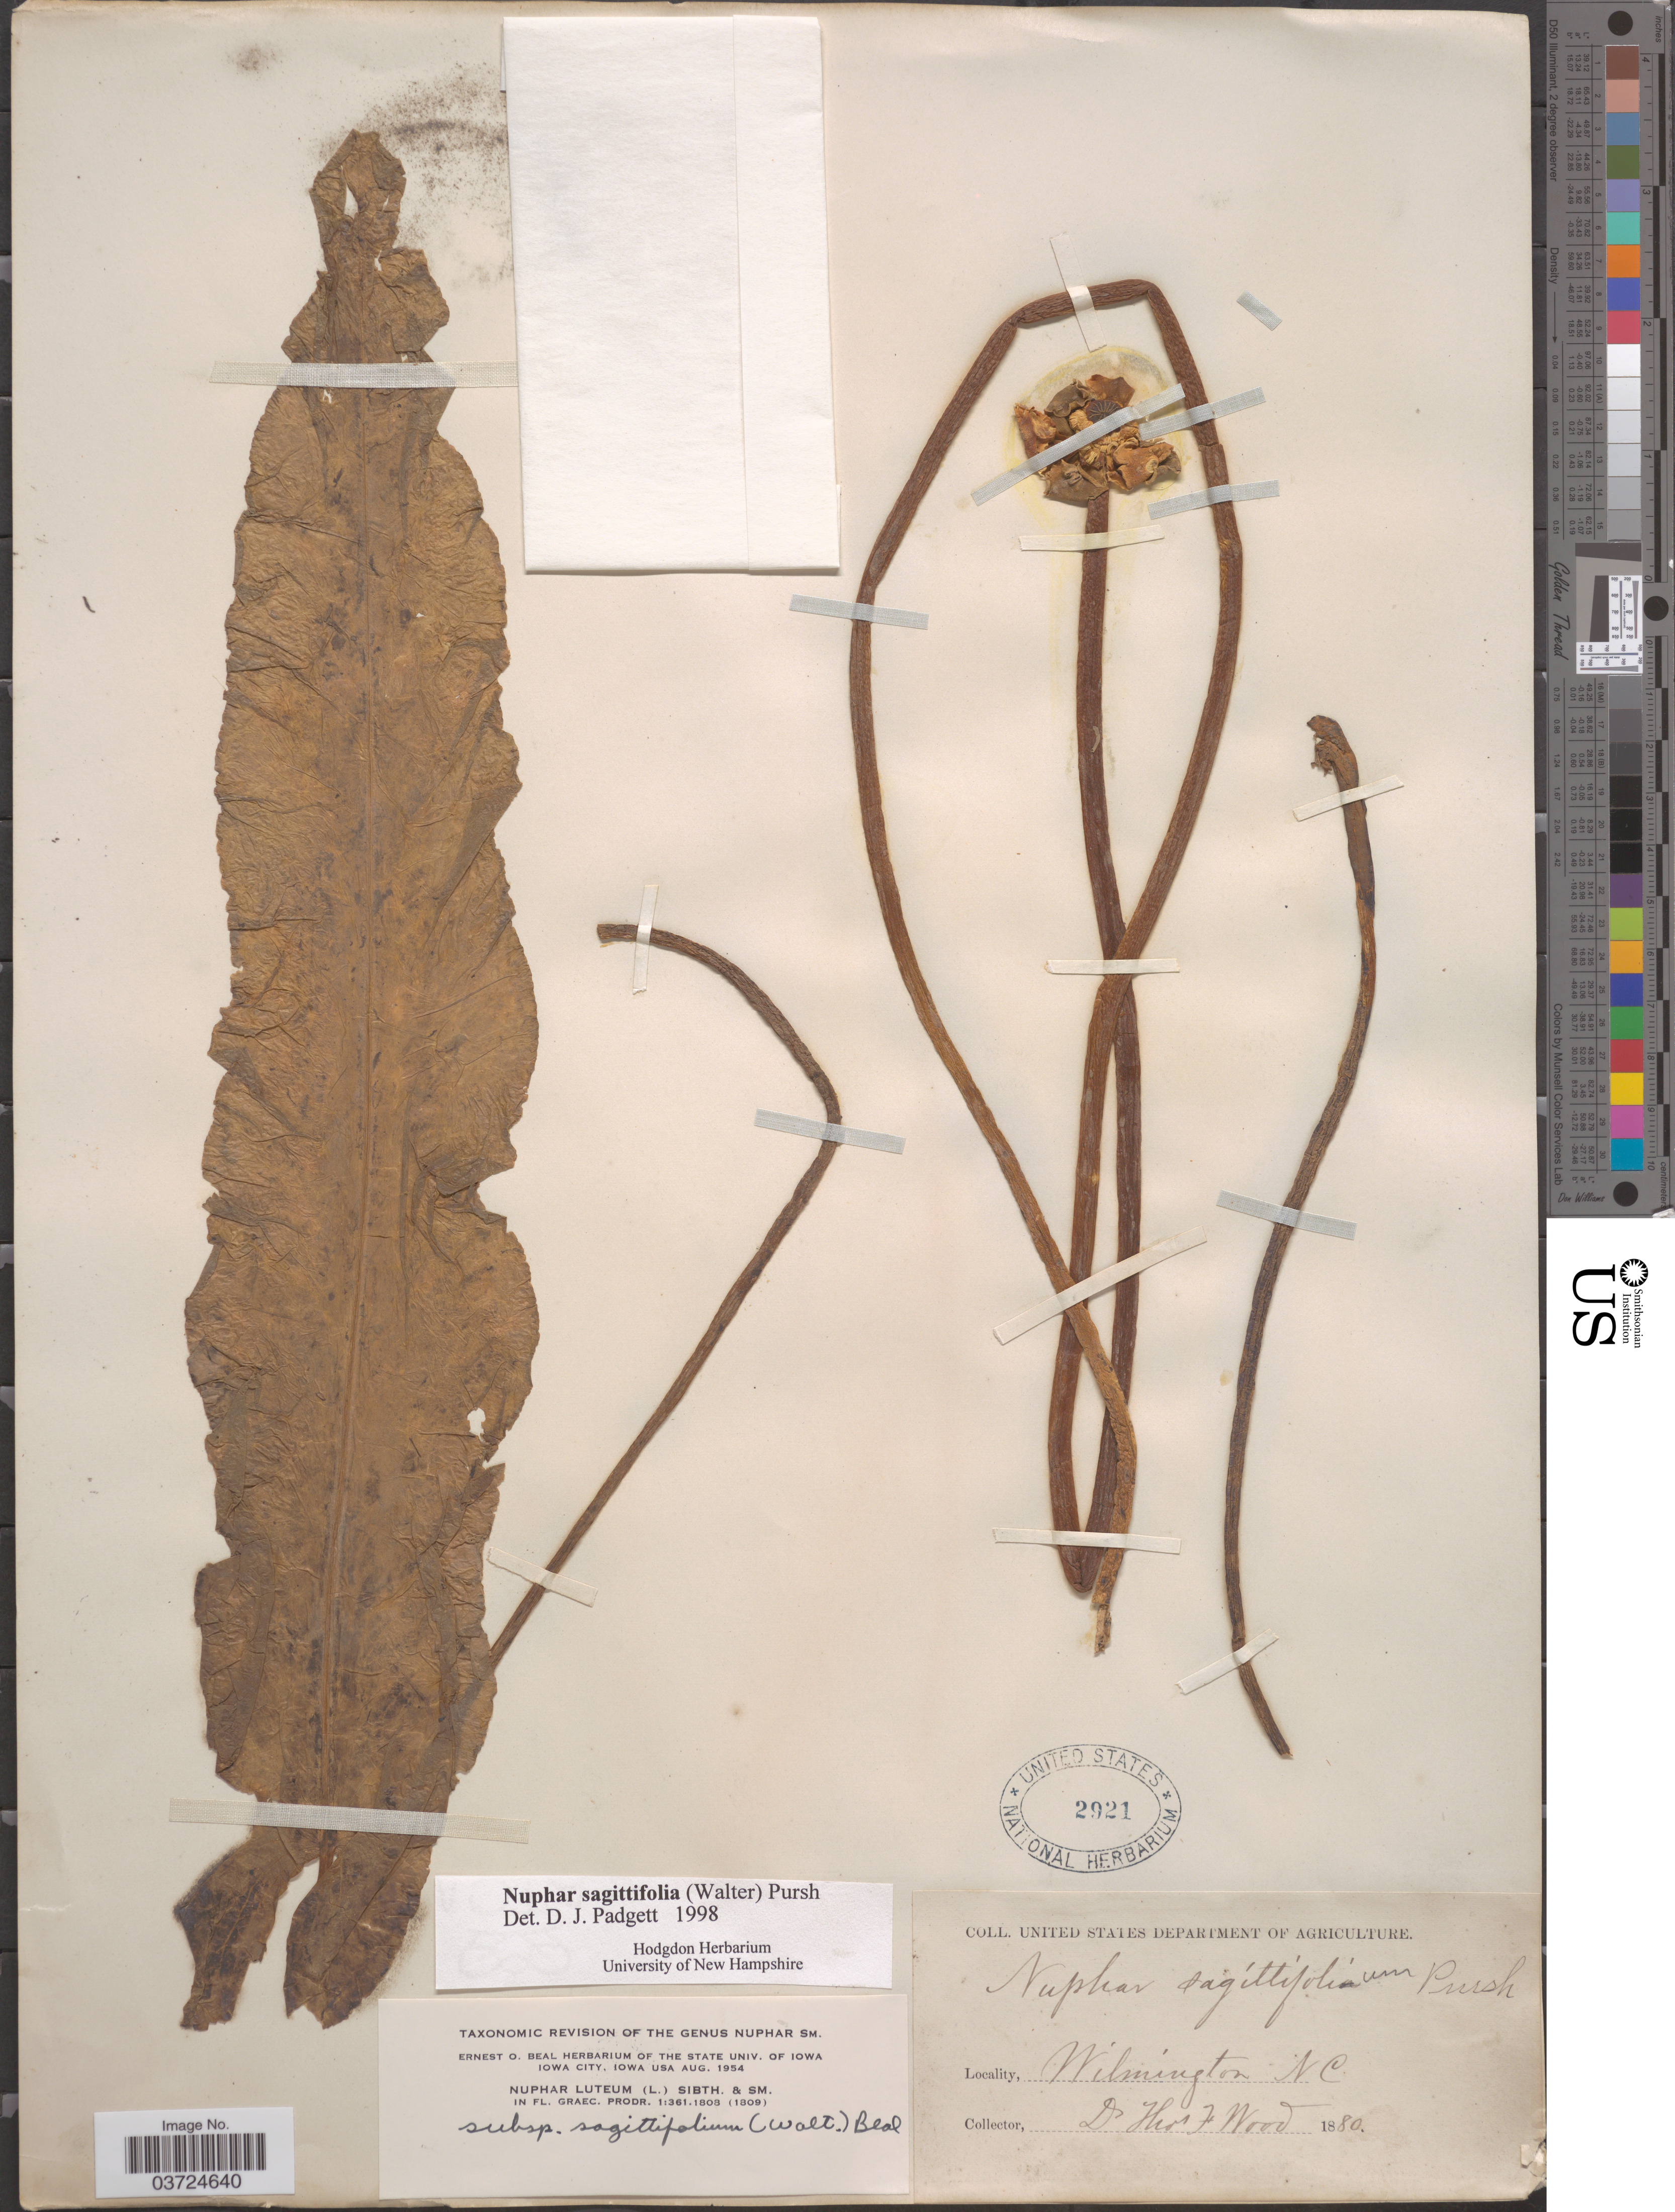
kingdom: Plantae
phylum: Tracheophyta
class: Magnoliopsida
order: Nymphaeales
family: Nymphaeaceae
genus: Nuphar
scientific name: Nuphar lutea subsp. sagittifolia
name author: (Walter) E.O. Beal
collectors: T. F. Wood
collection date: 1880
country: United States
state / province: North Carolina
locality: Wilmington.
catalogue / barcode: US 2921